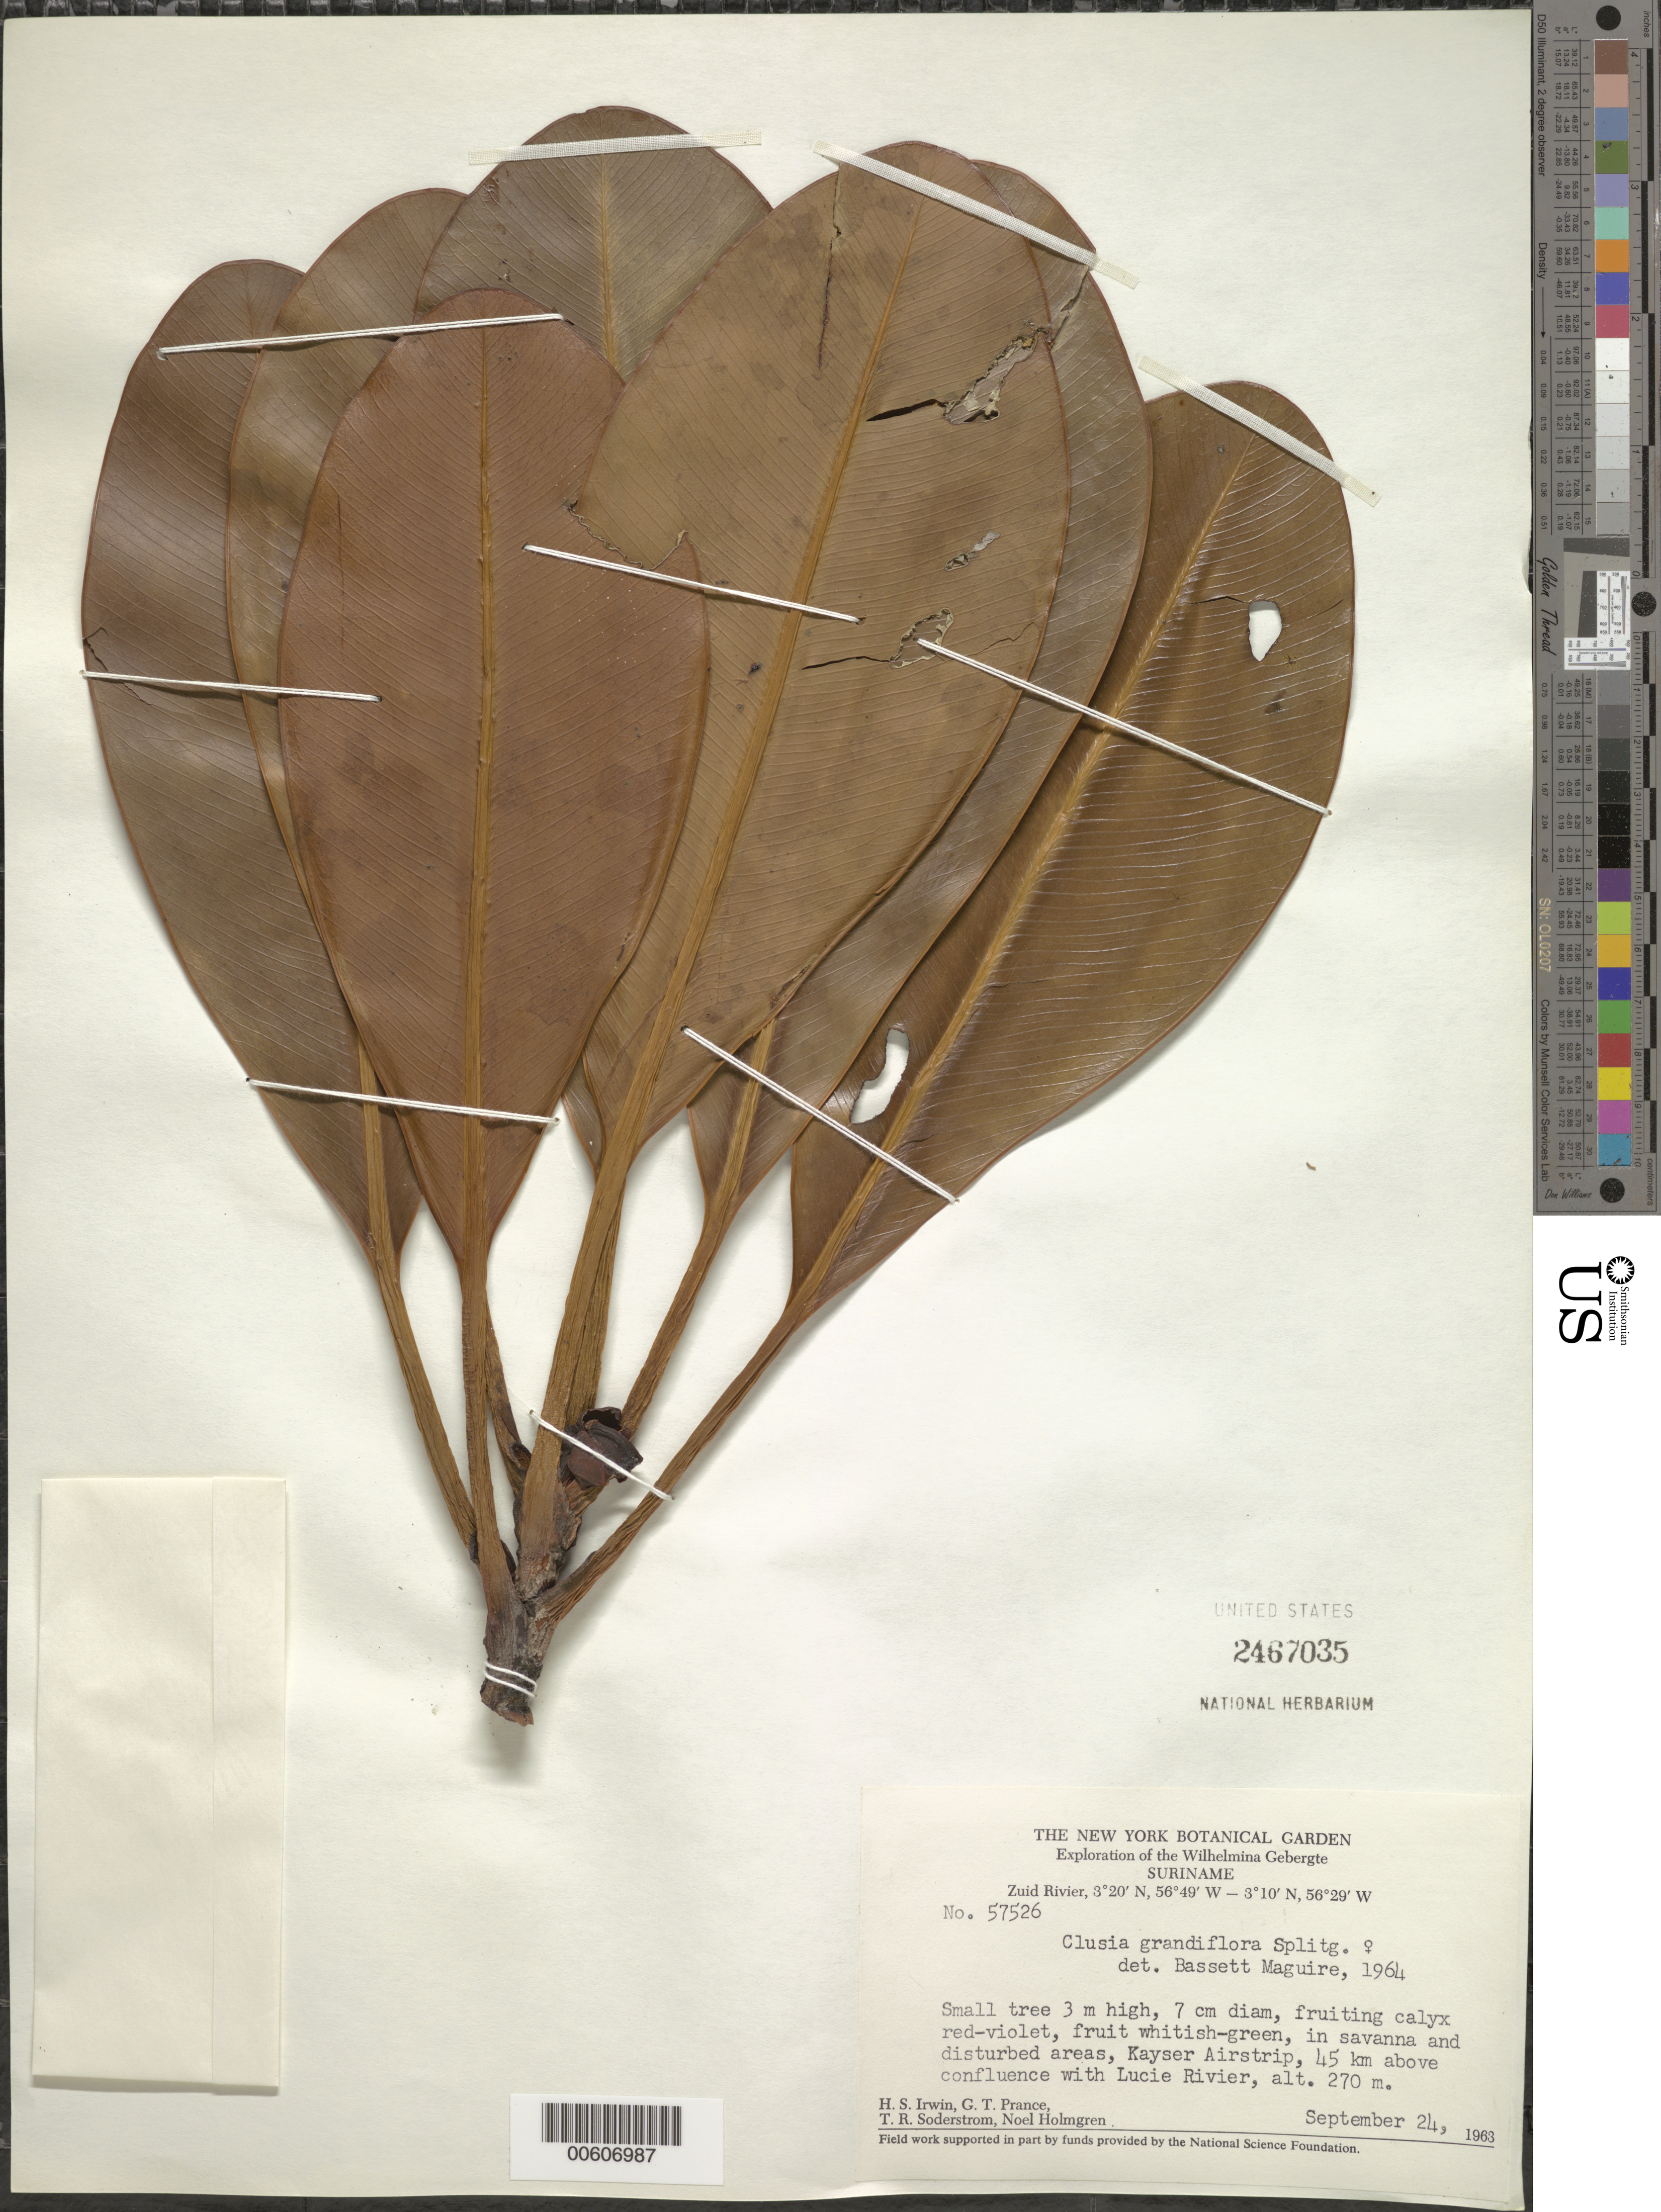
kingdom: Plantae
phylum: Tracheophyta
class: Magnoliopsida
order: Malpighiales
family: Clusiaceae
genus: Clusia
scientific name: Clusia grandiflora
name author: Splitg.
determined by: Maguire, Bassett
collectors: H. Irwin, G. T. Prance, T. R. Soderstrom & N. H. Holmgren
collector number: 57526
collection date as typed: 24-Sep-63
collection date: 1963-09-24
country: Suriname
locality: Kayser Airstrip, Zuid R., 45 km above confl. with Lucie R., Wilhelmina Gebergte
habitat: Savanna and disturbed areas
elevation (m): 270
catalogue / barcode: US 2467035